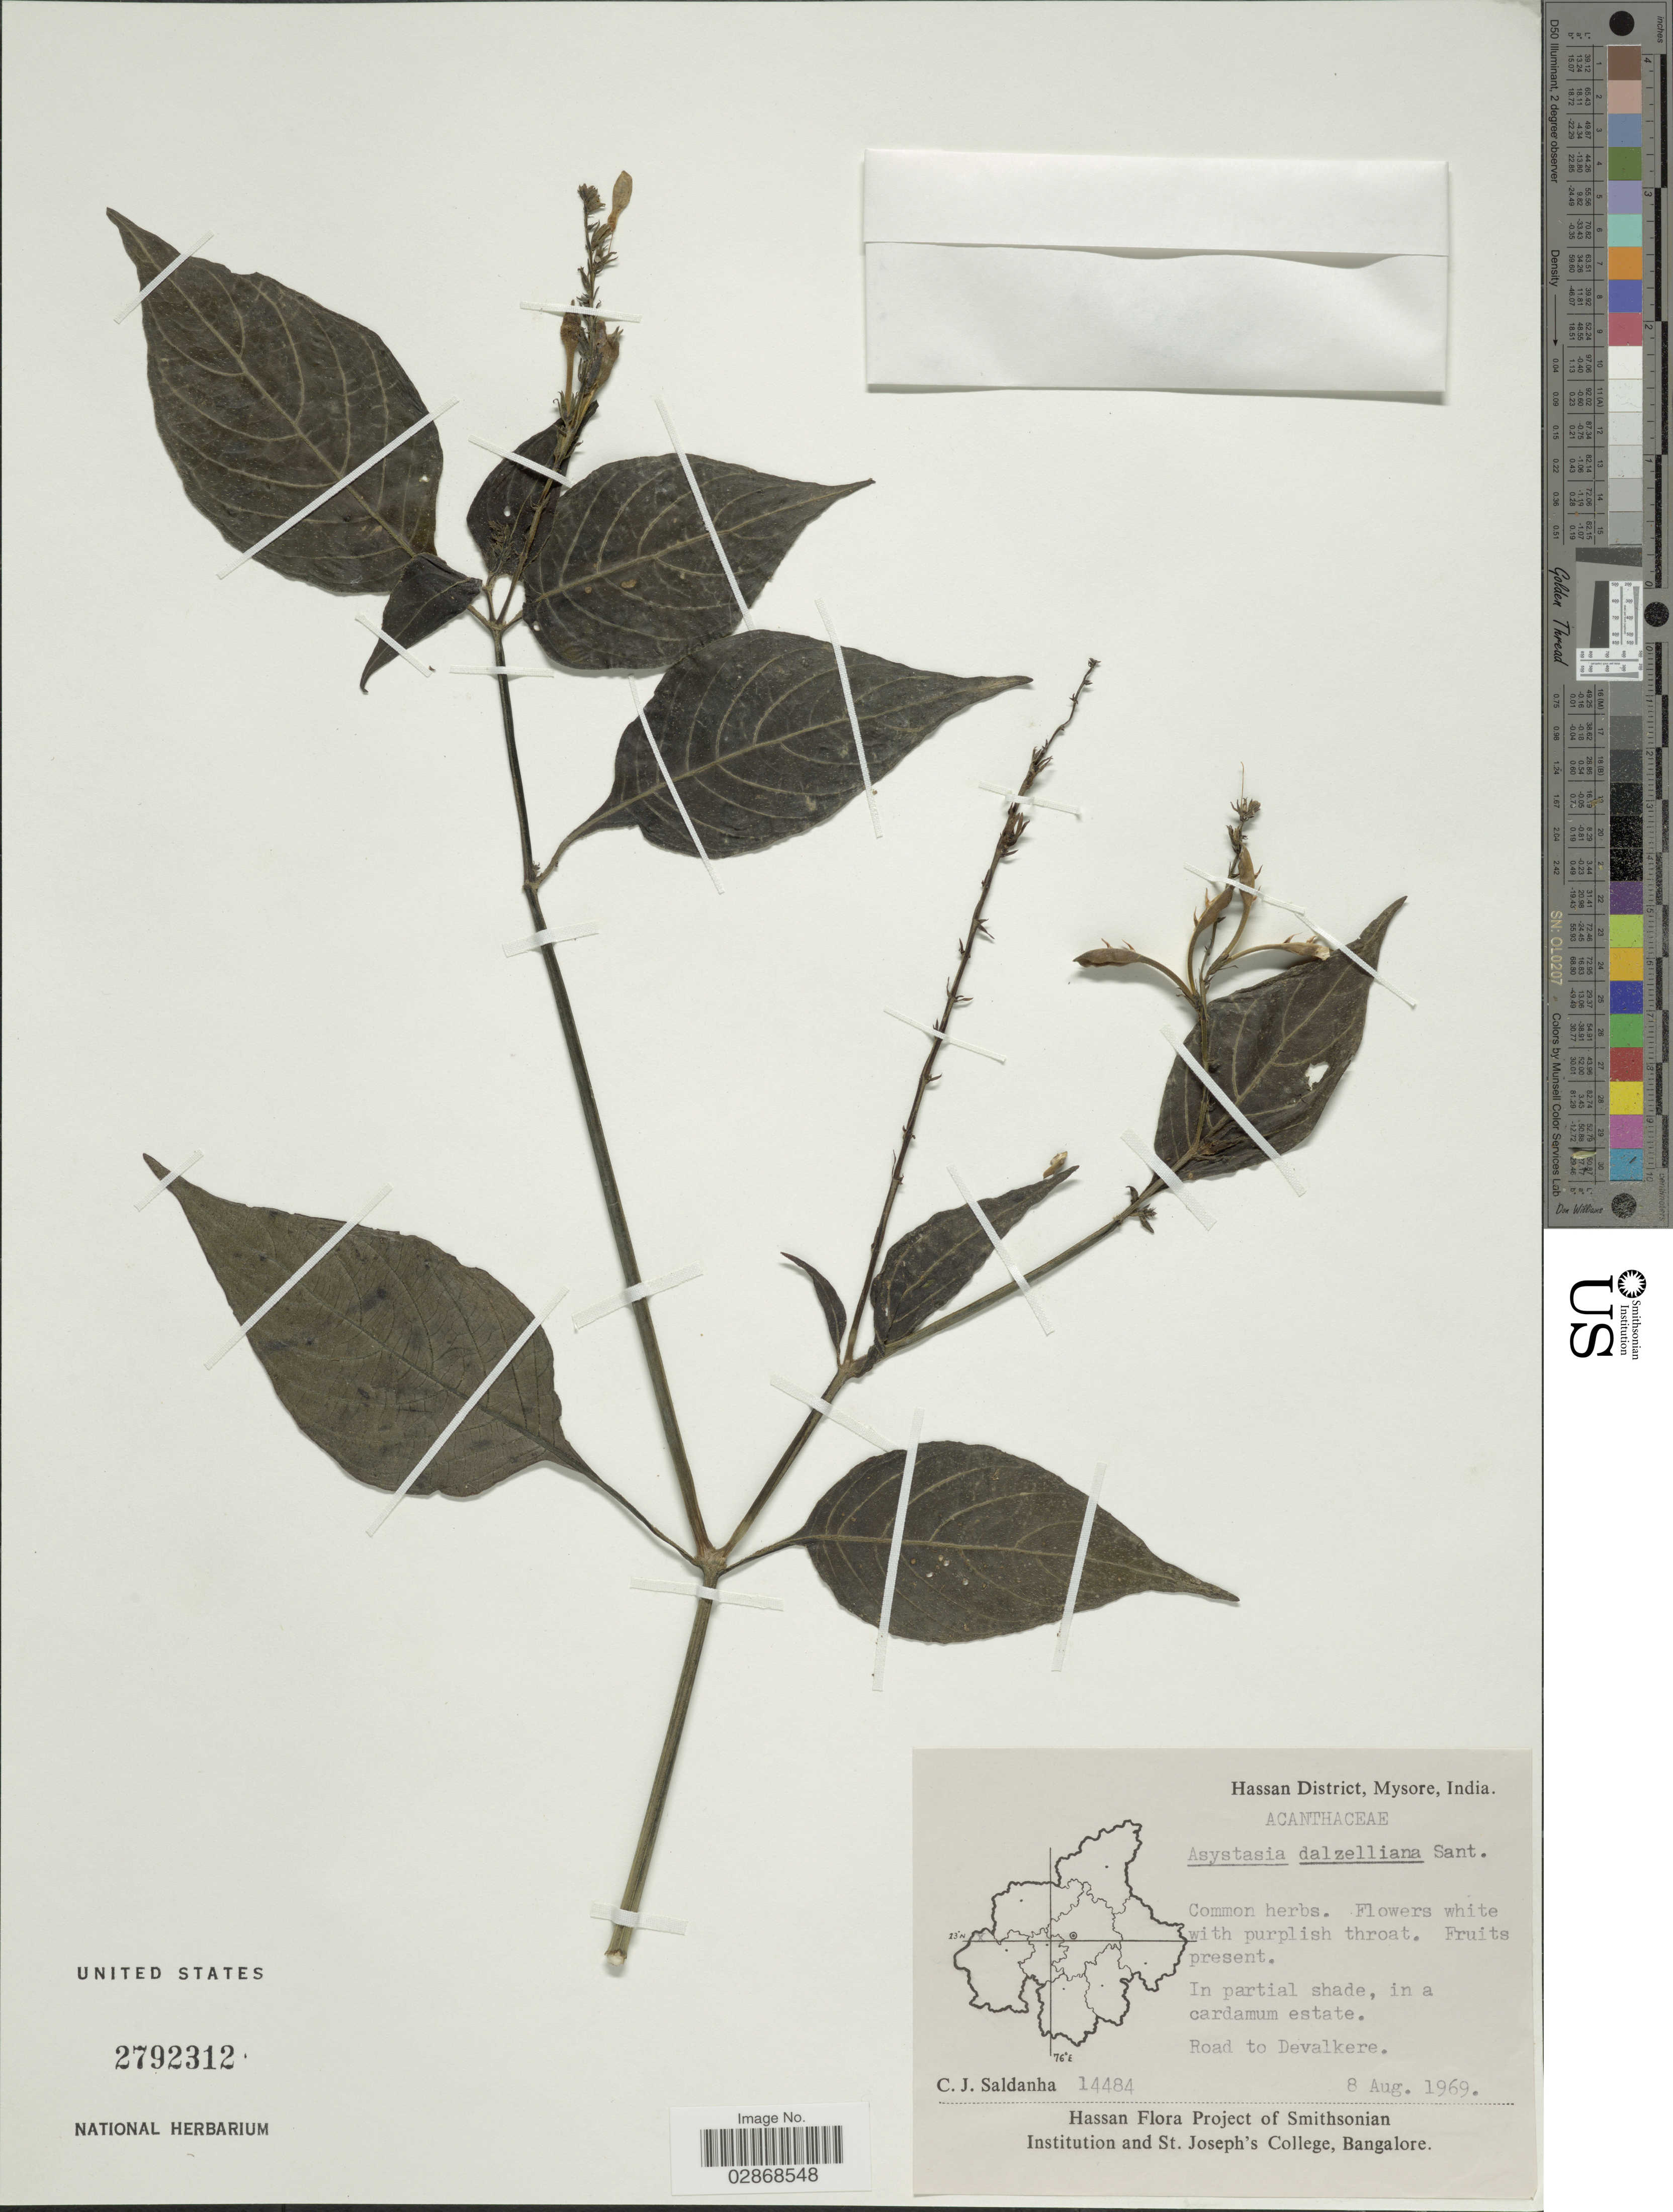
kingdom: Plantae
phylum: Tracheophyta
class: Magnoliopsida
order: Lamiales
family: Acanthaceae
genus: Asystasia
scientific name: Asystasia dalzelliana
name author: Santapau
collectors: C. J. Saldanha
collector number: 14484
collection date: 1969-08-08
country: India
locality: Hassan District, Mysore. Road to Devalkere.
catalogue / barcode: US 2792312